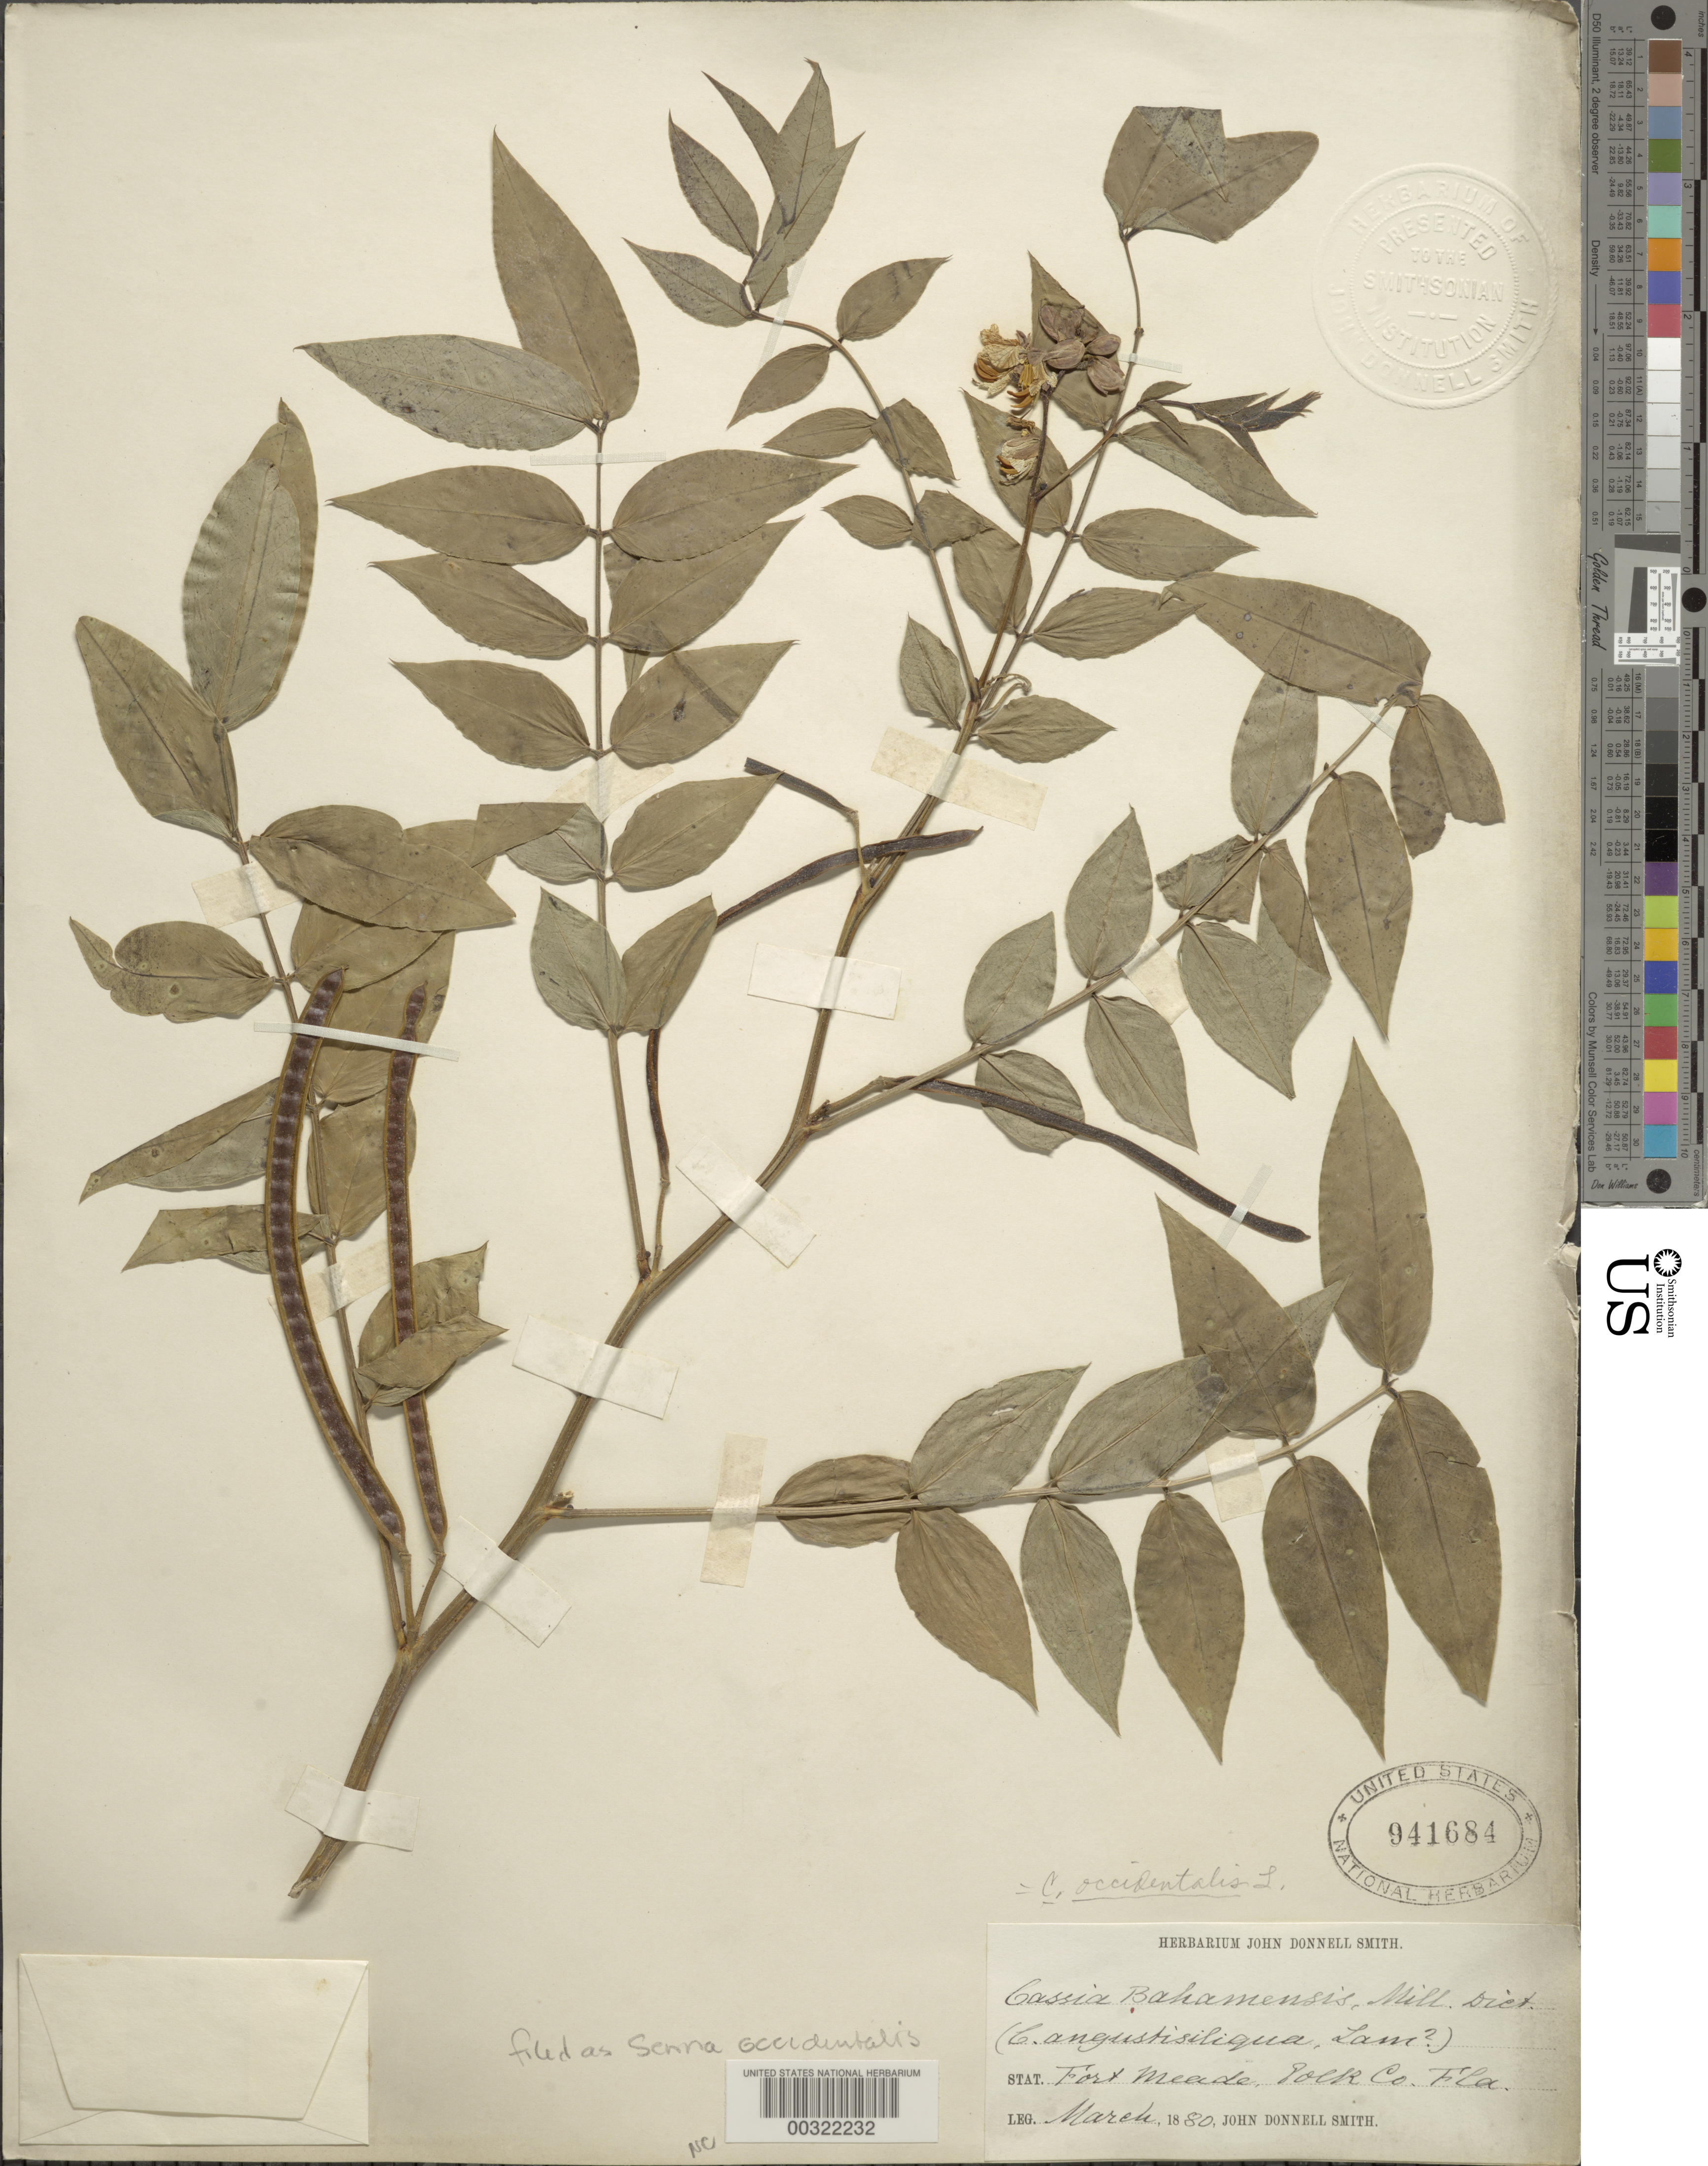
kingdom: Plantae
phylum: Tracheophyta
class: Magnoliopsida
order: Fabales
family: Fabaceae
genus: Senna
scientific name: Senna occidentalis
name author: (L.) Link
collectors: J. Donnell Smith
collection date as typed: Mar 1880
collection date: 1880-03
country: United States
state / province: Florida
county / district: Polk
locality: Fort meade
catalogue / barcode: US 941684